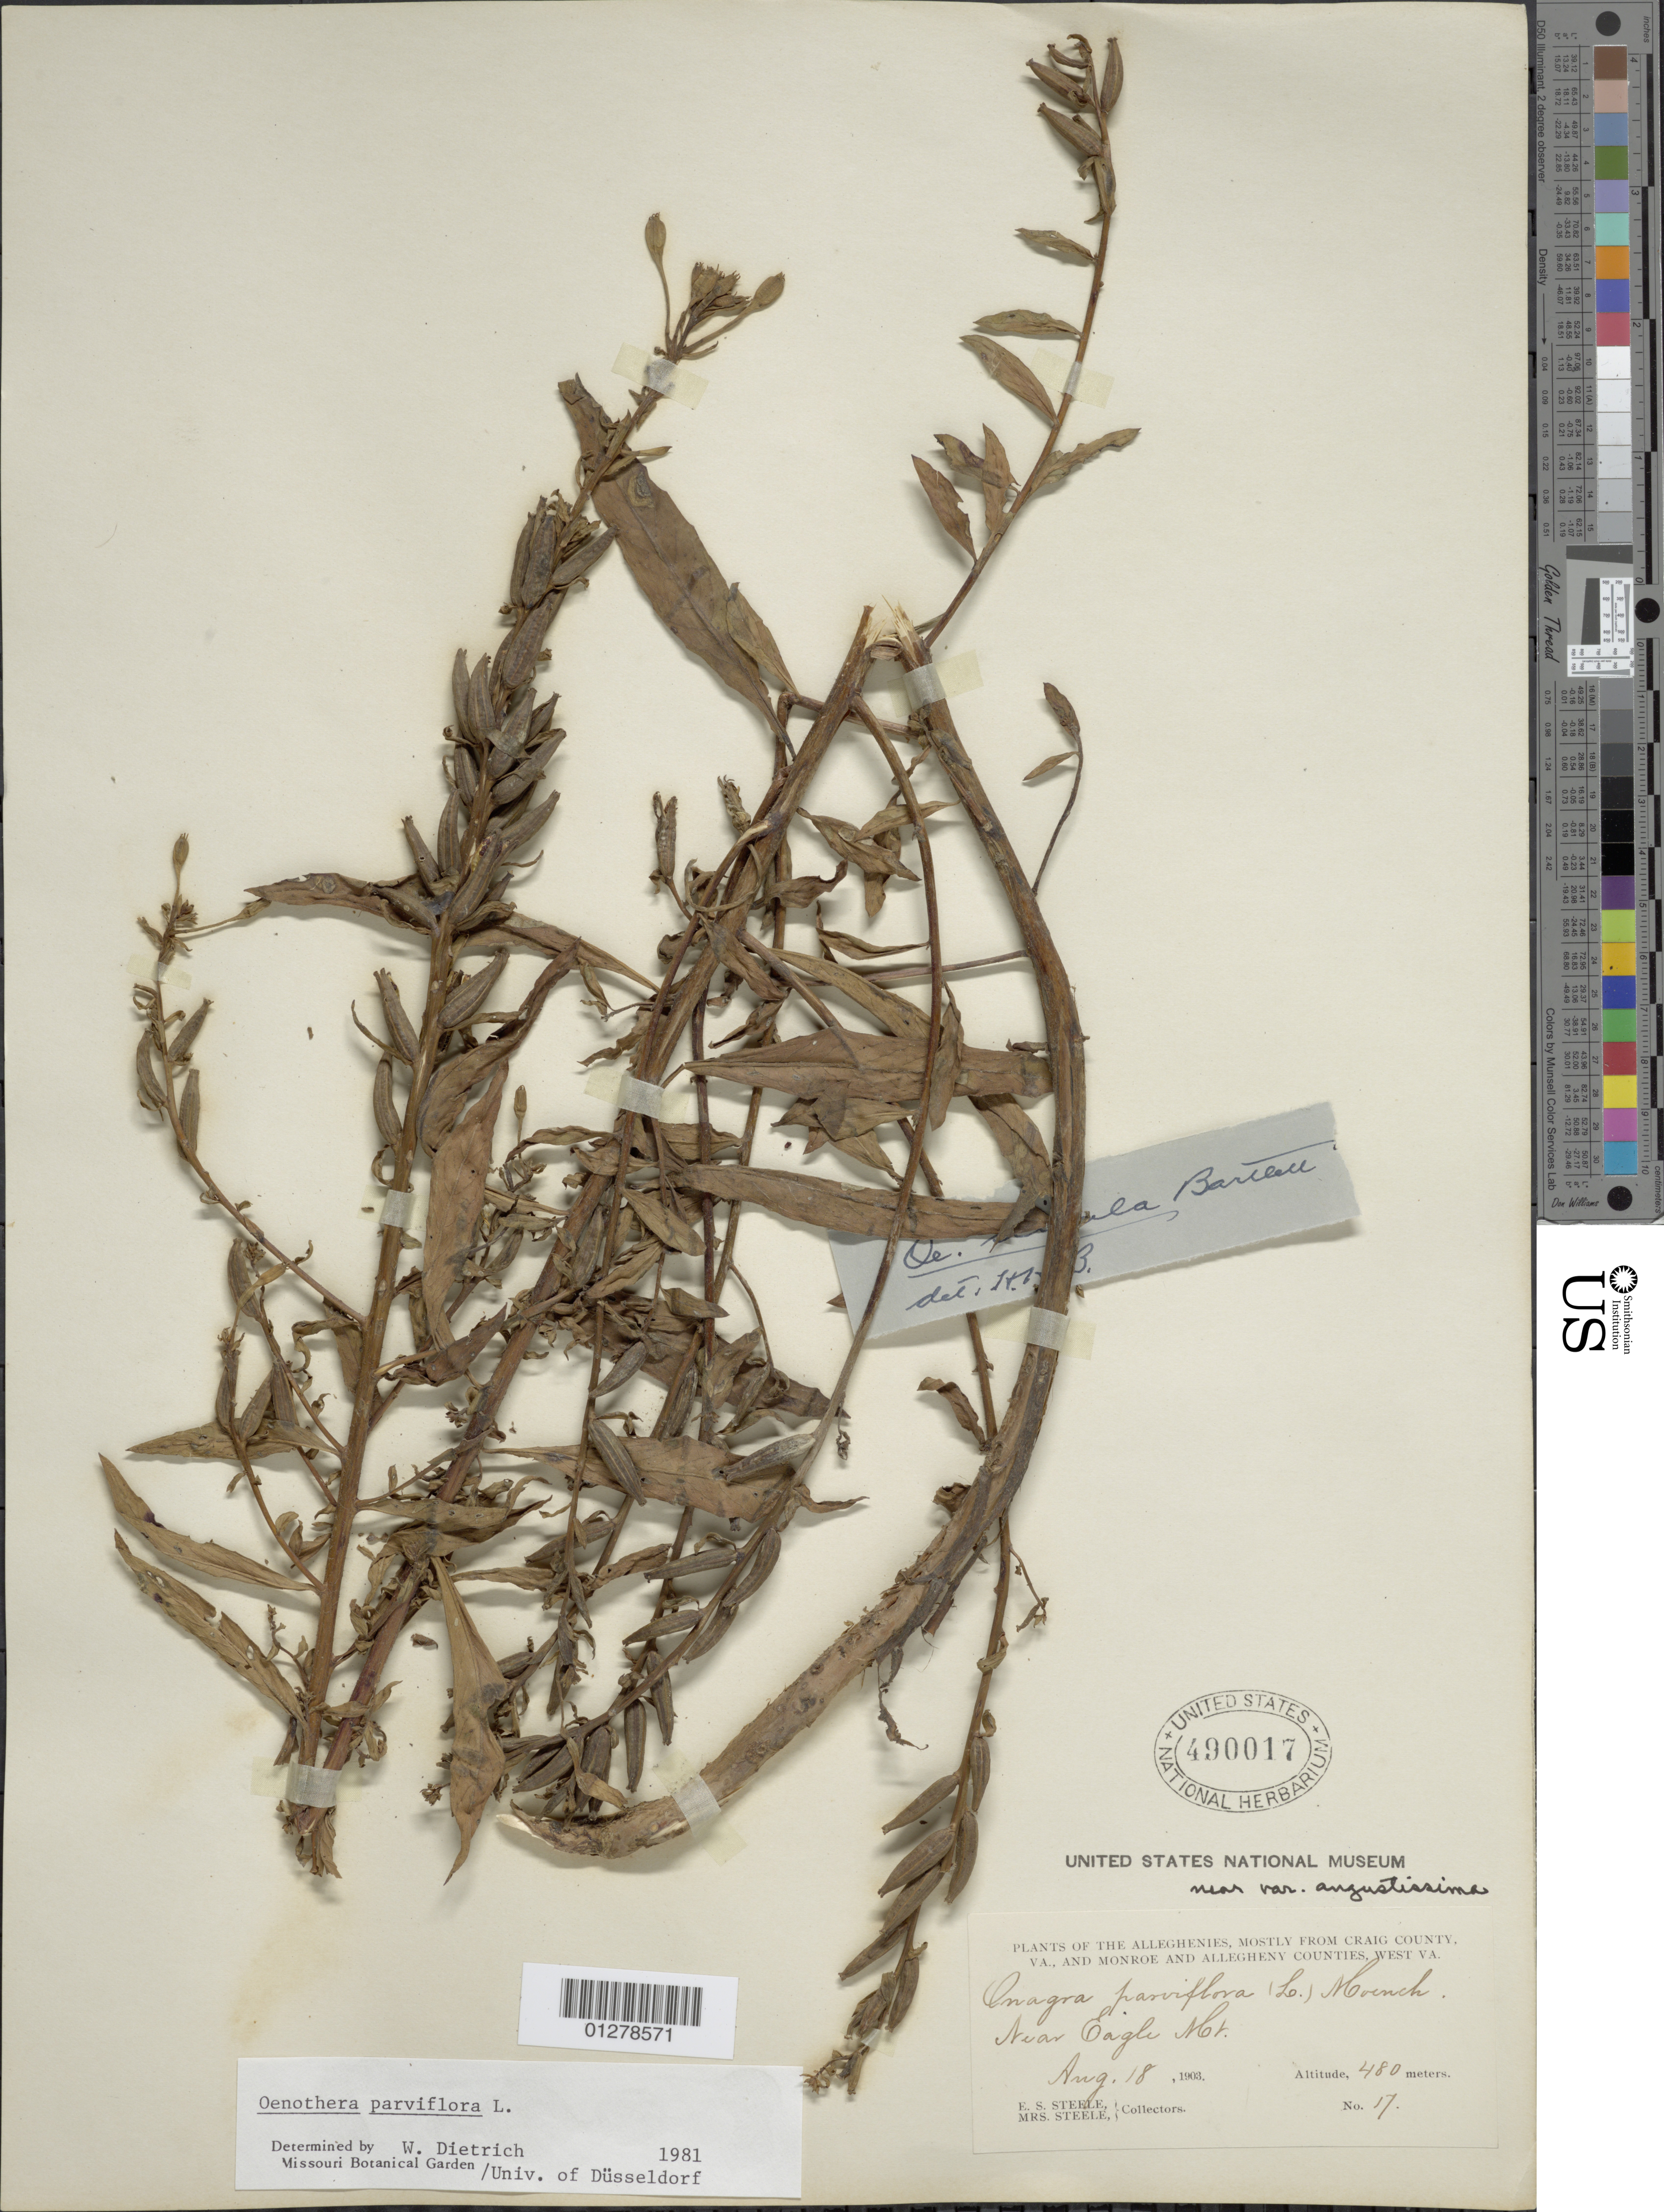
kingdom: Plantae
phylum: Tracheophyta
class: Magnoliopsida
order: Myrtales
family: Onagraceae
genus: Oenothera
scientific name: Oenothera parviflora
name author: L.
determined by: Munz, Philip A.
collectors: E. Steele & Mrs. E. S. Steele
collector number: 17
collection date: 1903-08-18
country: United States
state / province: West Virginia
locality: Near Eagle.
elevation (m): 480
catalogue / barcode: US 490017